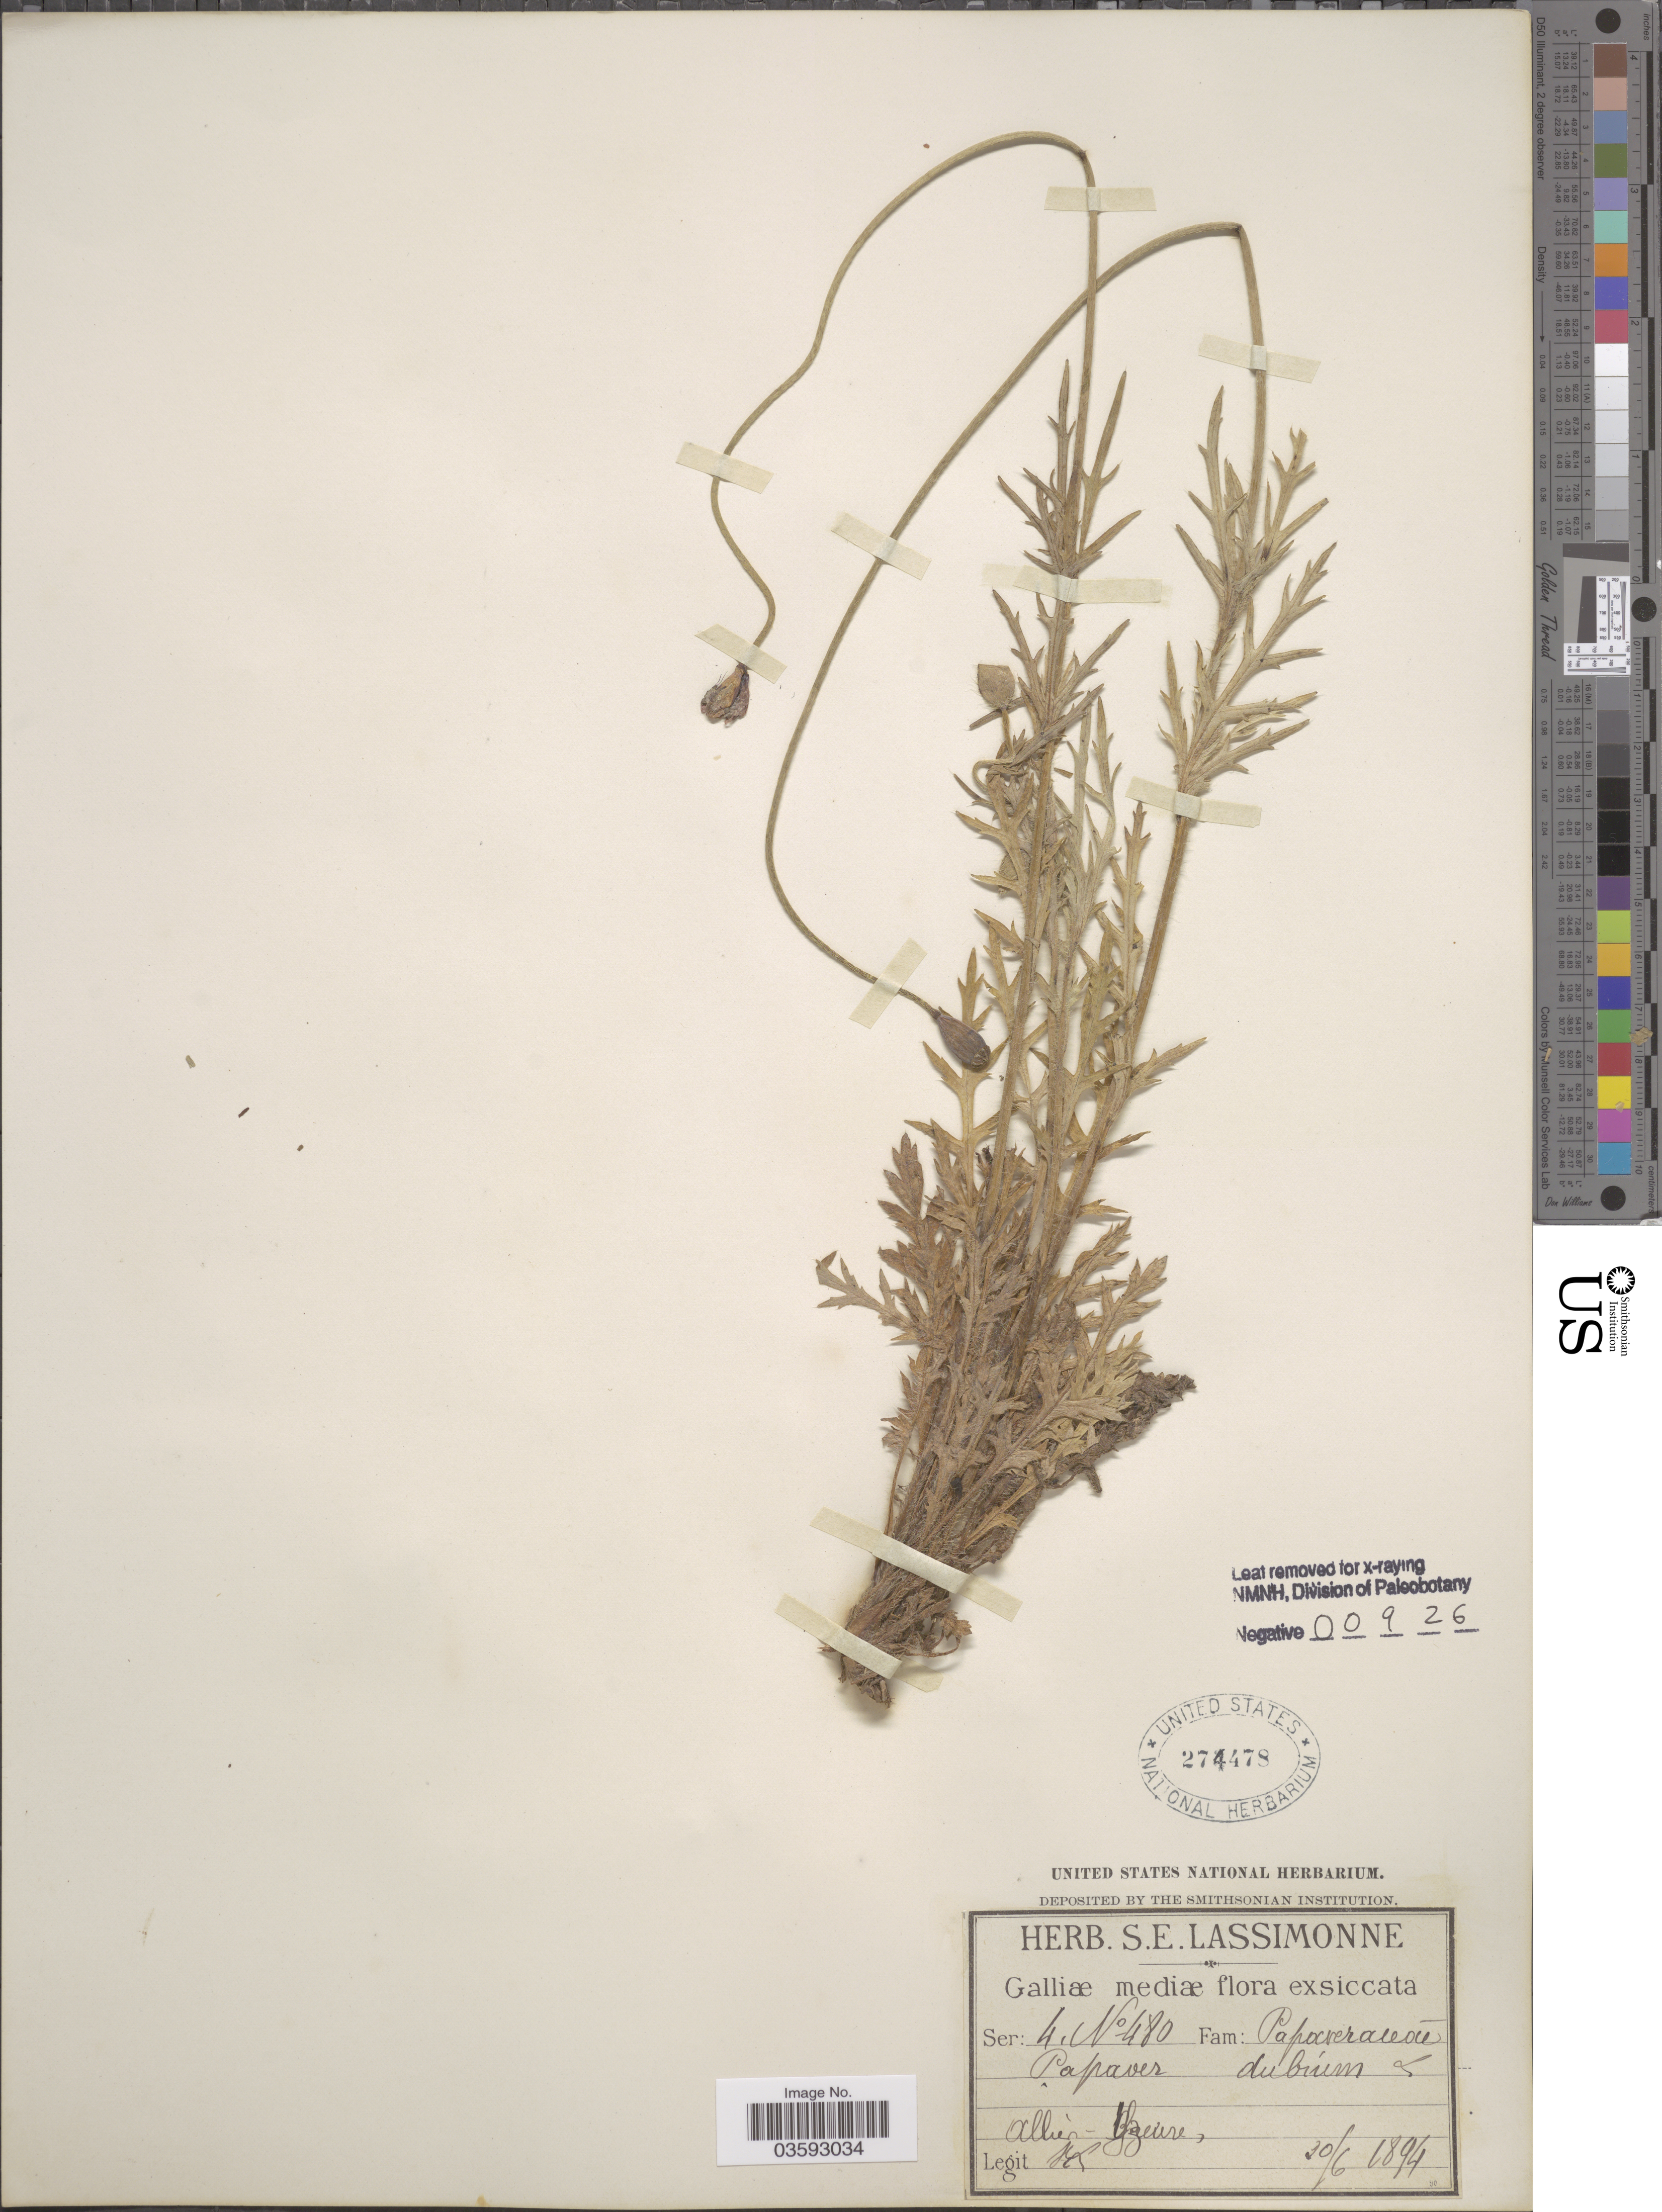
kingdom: Plantae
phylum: Tracheophyta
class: Magnoliopsida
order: Ranunculales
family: Papaveraceae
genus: Papaver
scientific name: Papaver dubium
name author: L.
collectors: S. Lassimonne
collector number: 480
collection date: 1894-06-30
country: France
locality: Galliæ mediæ, Allier - Yzeure.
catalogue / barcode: US 274478